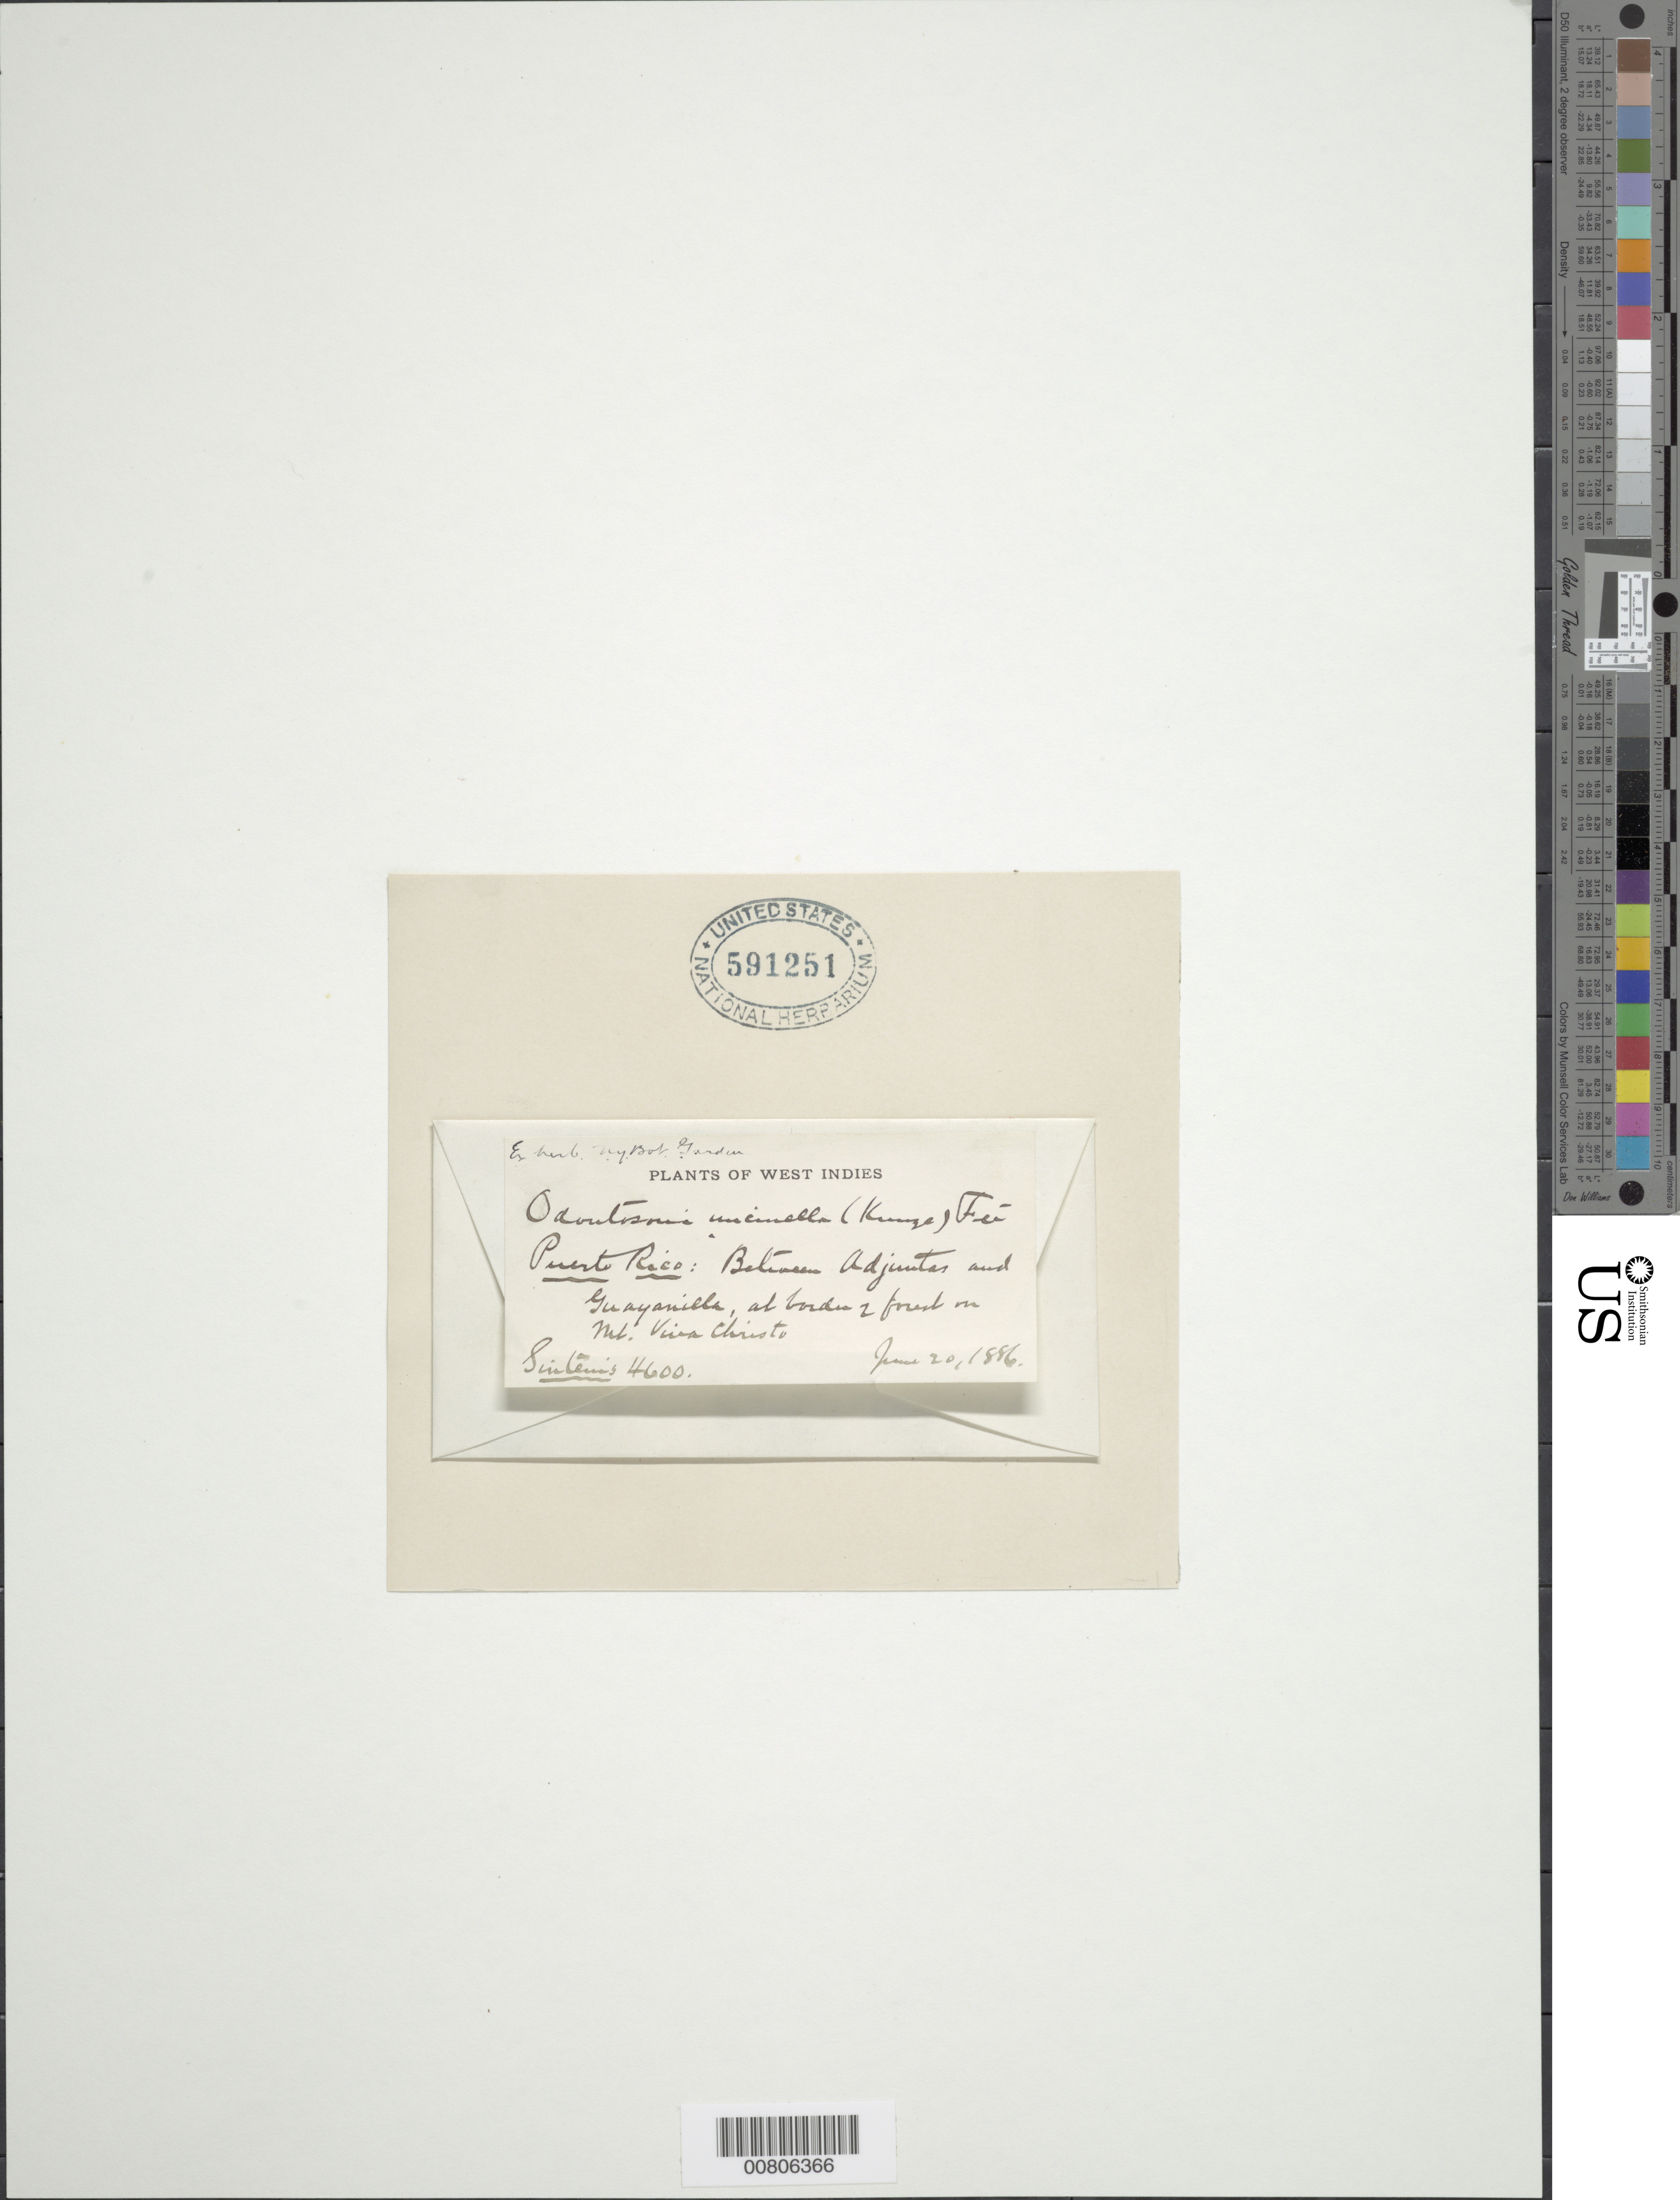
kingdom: Plantae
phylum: Tracheophyta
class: Polypodiopsida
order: Polypodiales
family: Lindsaeaceae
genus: Odontosoria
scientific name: Odontosoria scandens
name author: (Desv.) C. Chr.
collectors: P. Sintenis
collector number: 4600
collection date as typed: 20 Jun 1886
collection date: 1886-06-20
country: Puerto Rico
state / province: Adjuntas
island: Puerto Rico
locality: Adjuntas to Guayanilla, on Mt. Viva Christo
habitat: Border of forest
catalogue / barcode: US 591251